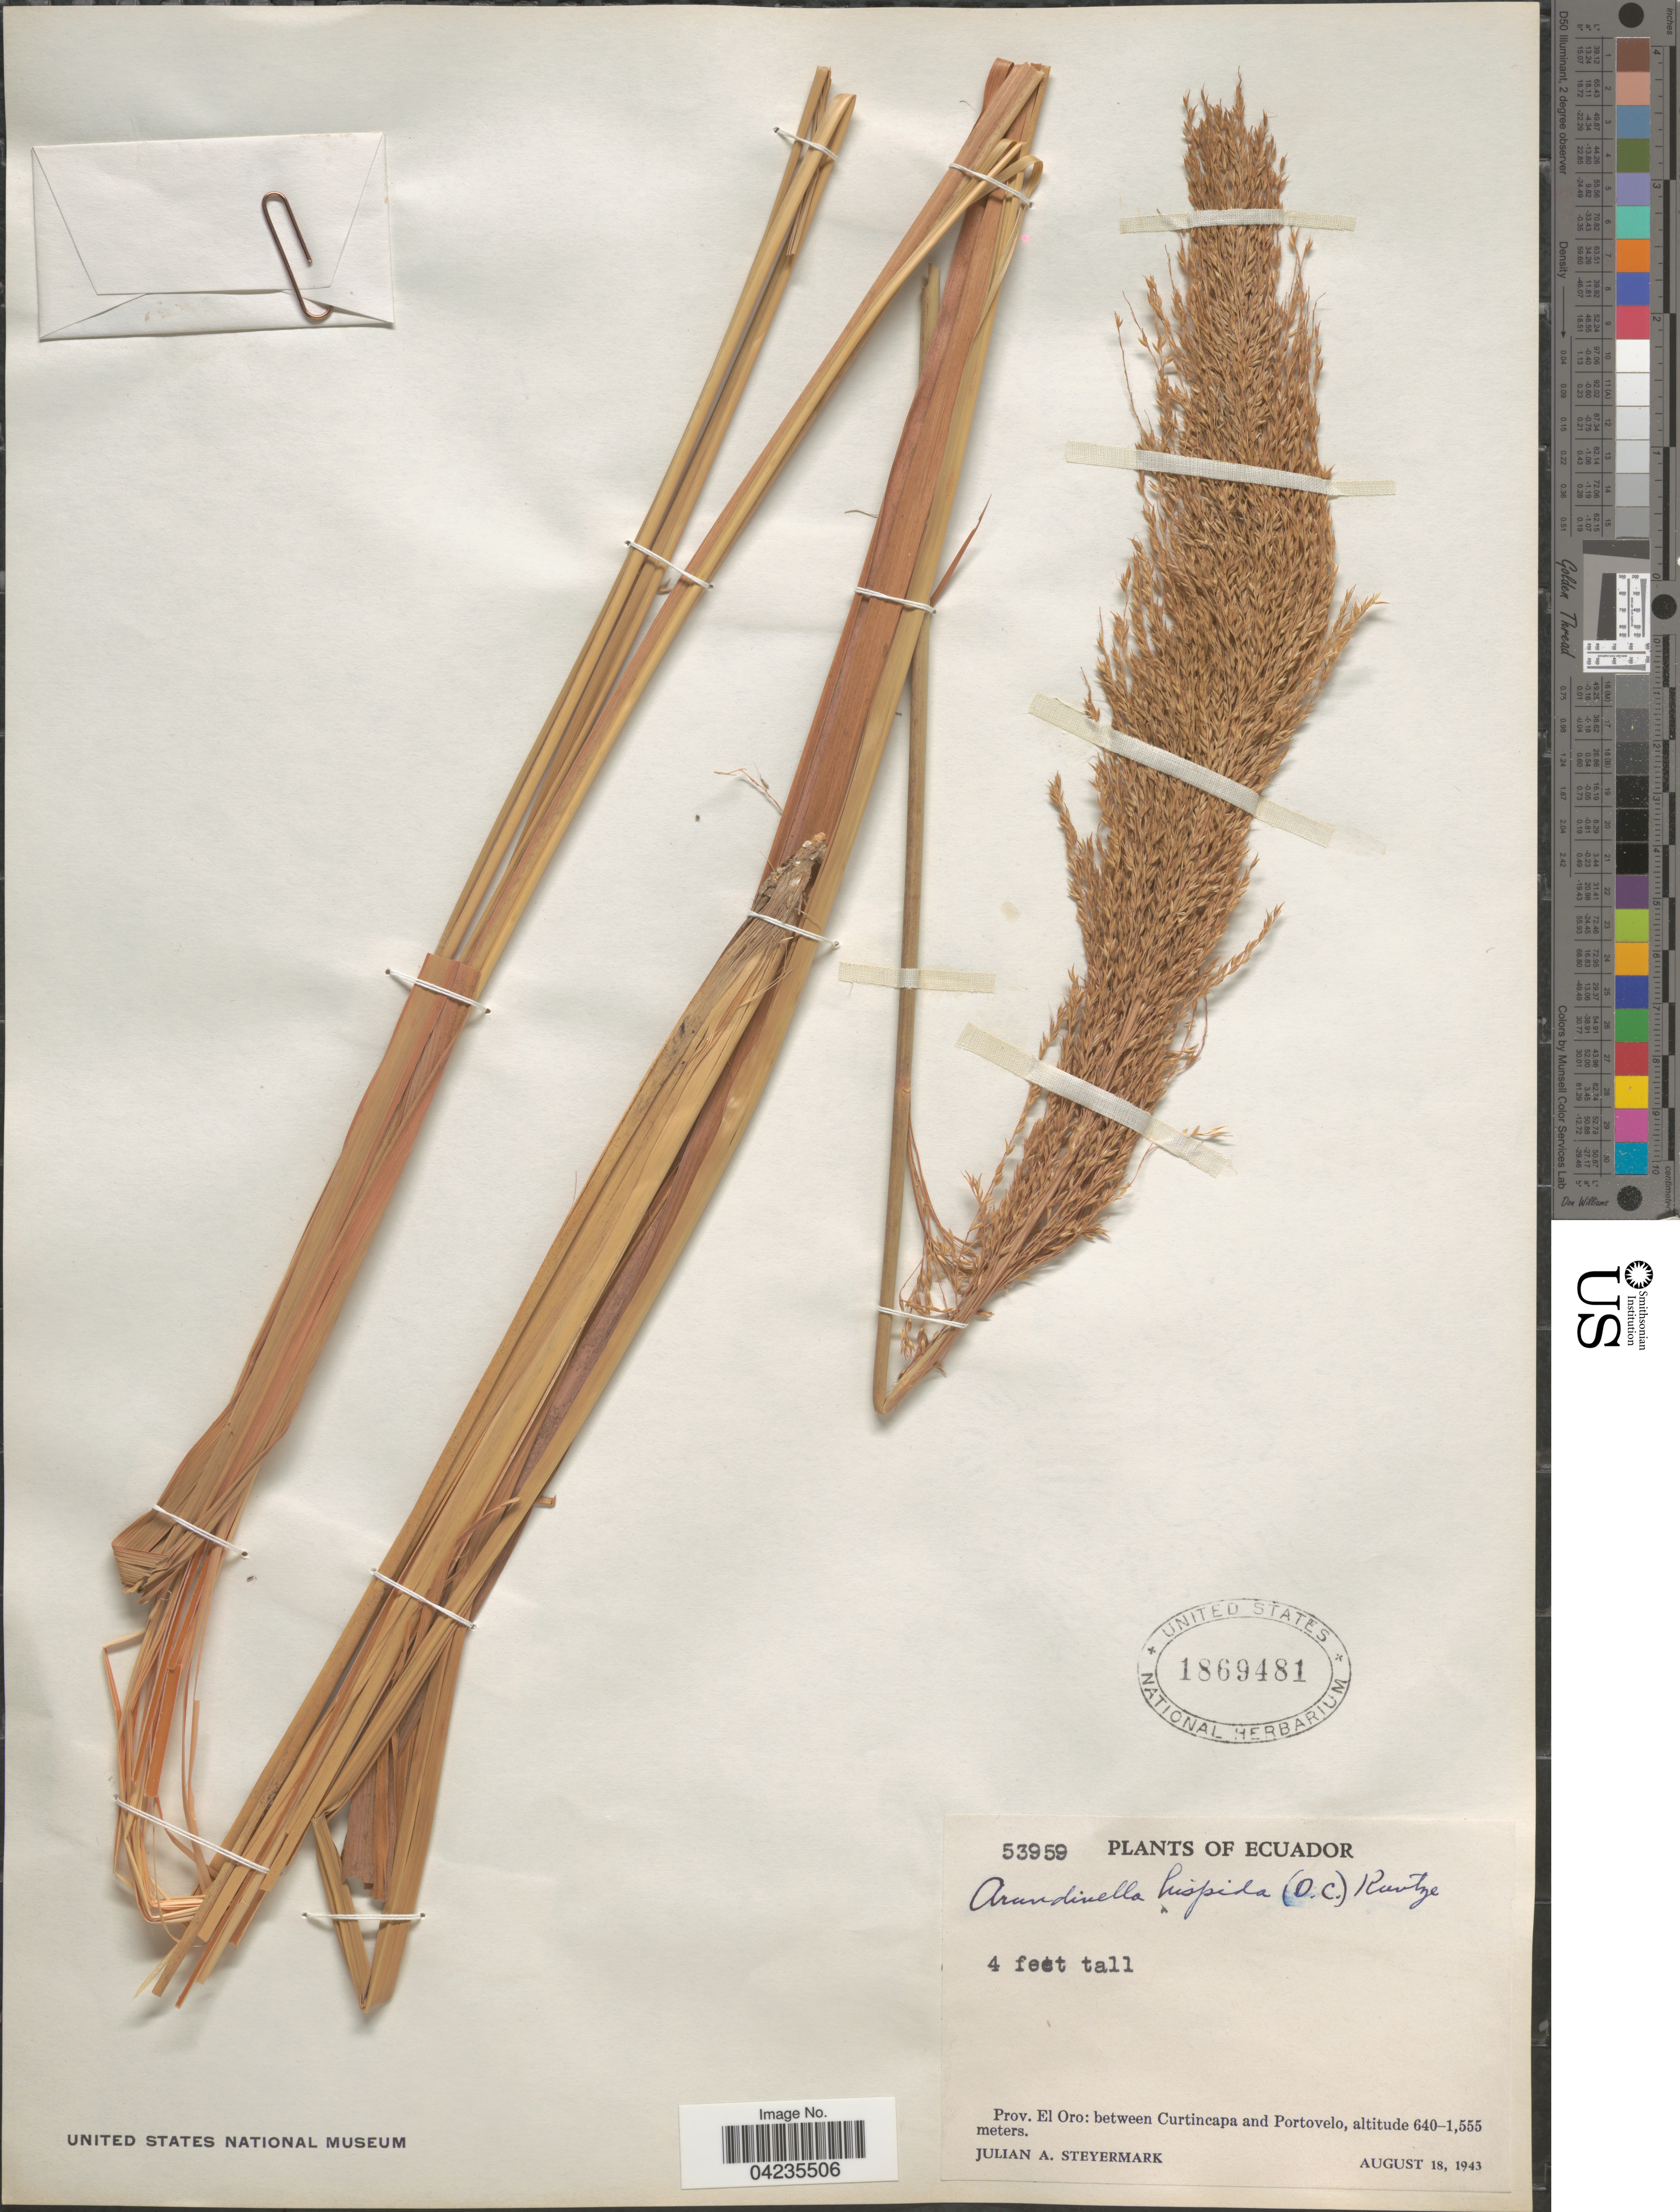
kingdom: Plantae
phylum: Tracheophyta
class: Liliopsida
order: Poales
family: Poaceae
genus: Arundinella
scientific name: Arundinella hispida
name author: (Humb. & Bonpl. ex Willd.) Kuntze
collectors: J. Steyermark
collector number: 53959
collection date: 1943-08-18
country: Ecuador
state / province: El Oro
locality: Between Curtincapa and Portovelo.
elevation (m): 640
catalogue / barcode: US 1869481